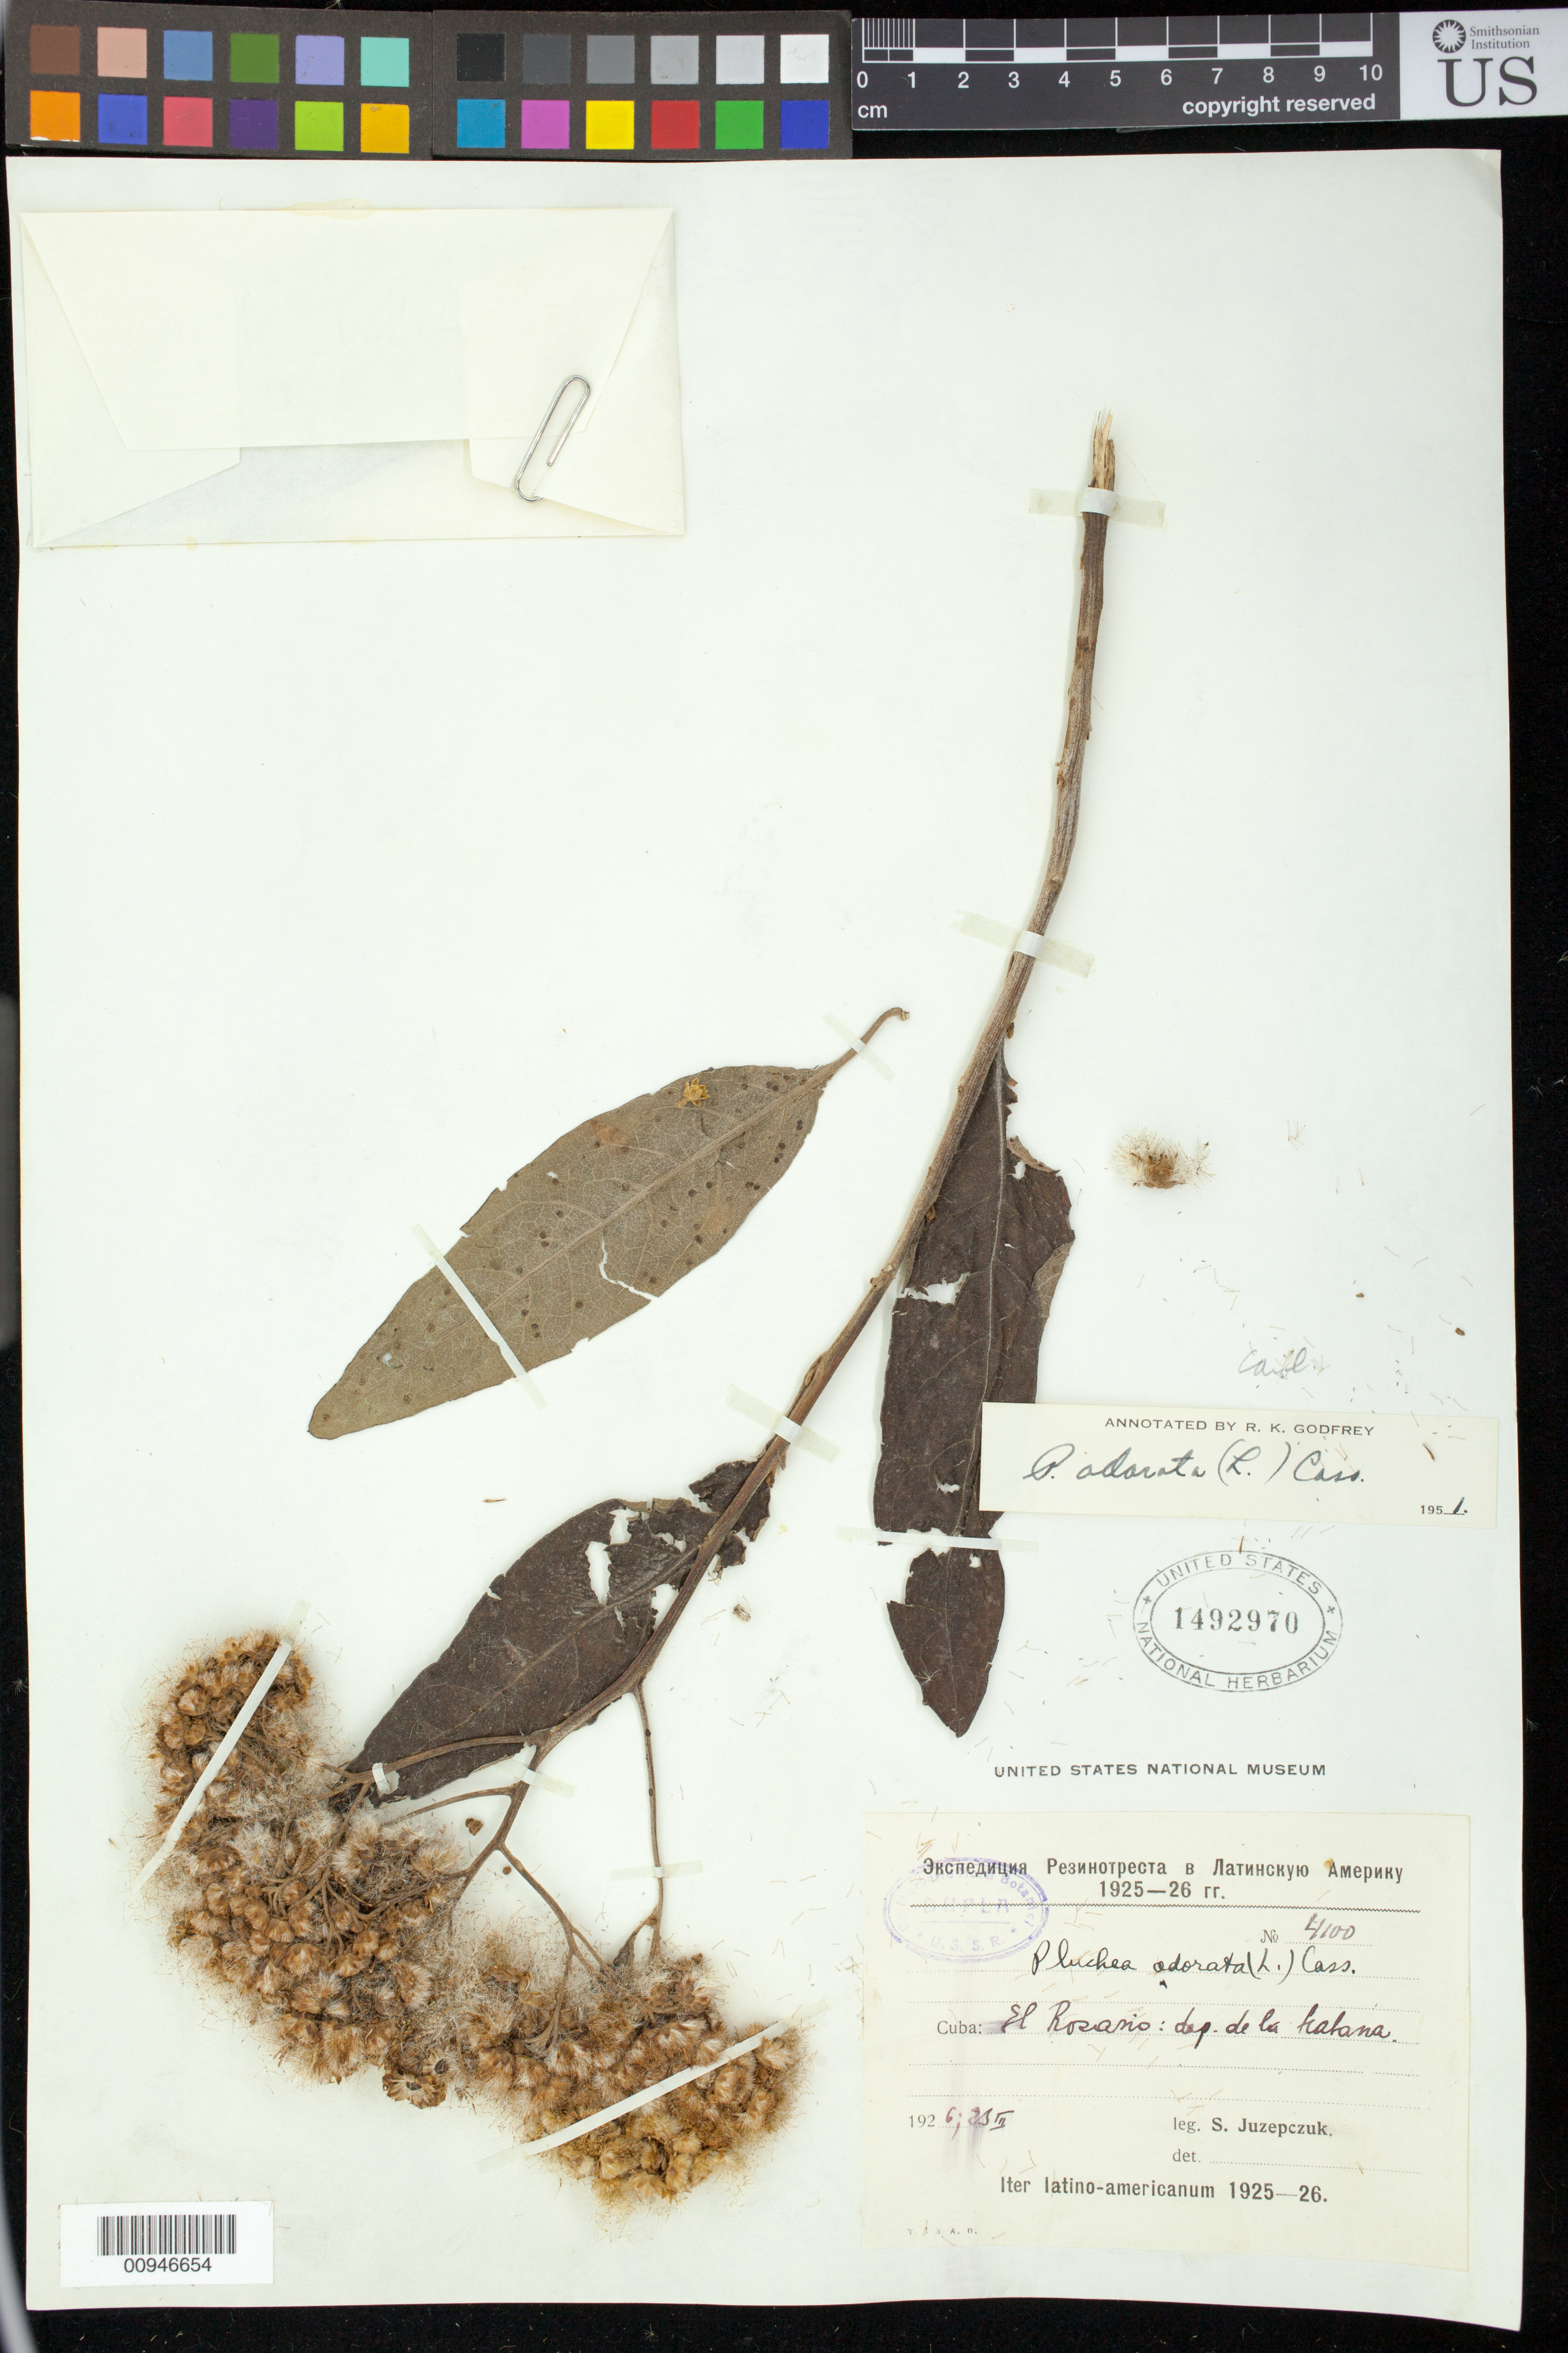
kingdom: Plantae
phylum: Tracheophyta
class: Magnoliopsida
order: Asterales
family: Asteraceae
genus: Pluchea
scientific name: Pluchea carolinensis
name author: (Jacq.) D. Don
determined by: Godfrey, R. K.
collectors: S. V. Juzepczuk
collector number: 4100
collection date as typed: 25 Mar 1926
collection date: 1926-03-25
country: Cuba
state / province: La Habana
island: Cuba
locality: El Rosario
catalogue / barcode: US 1492970